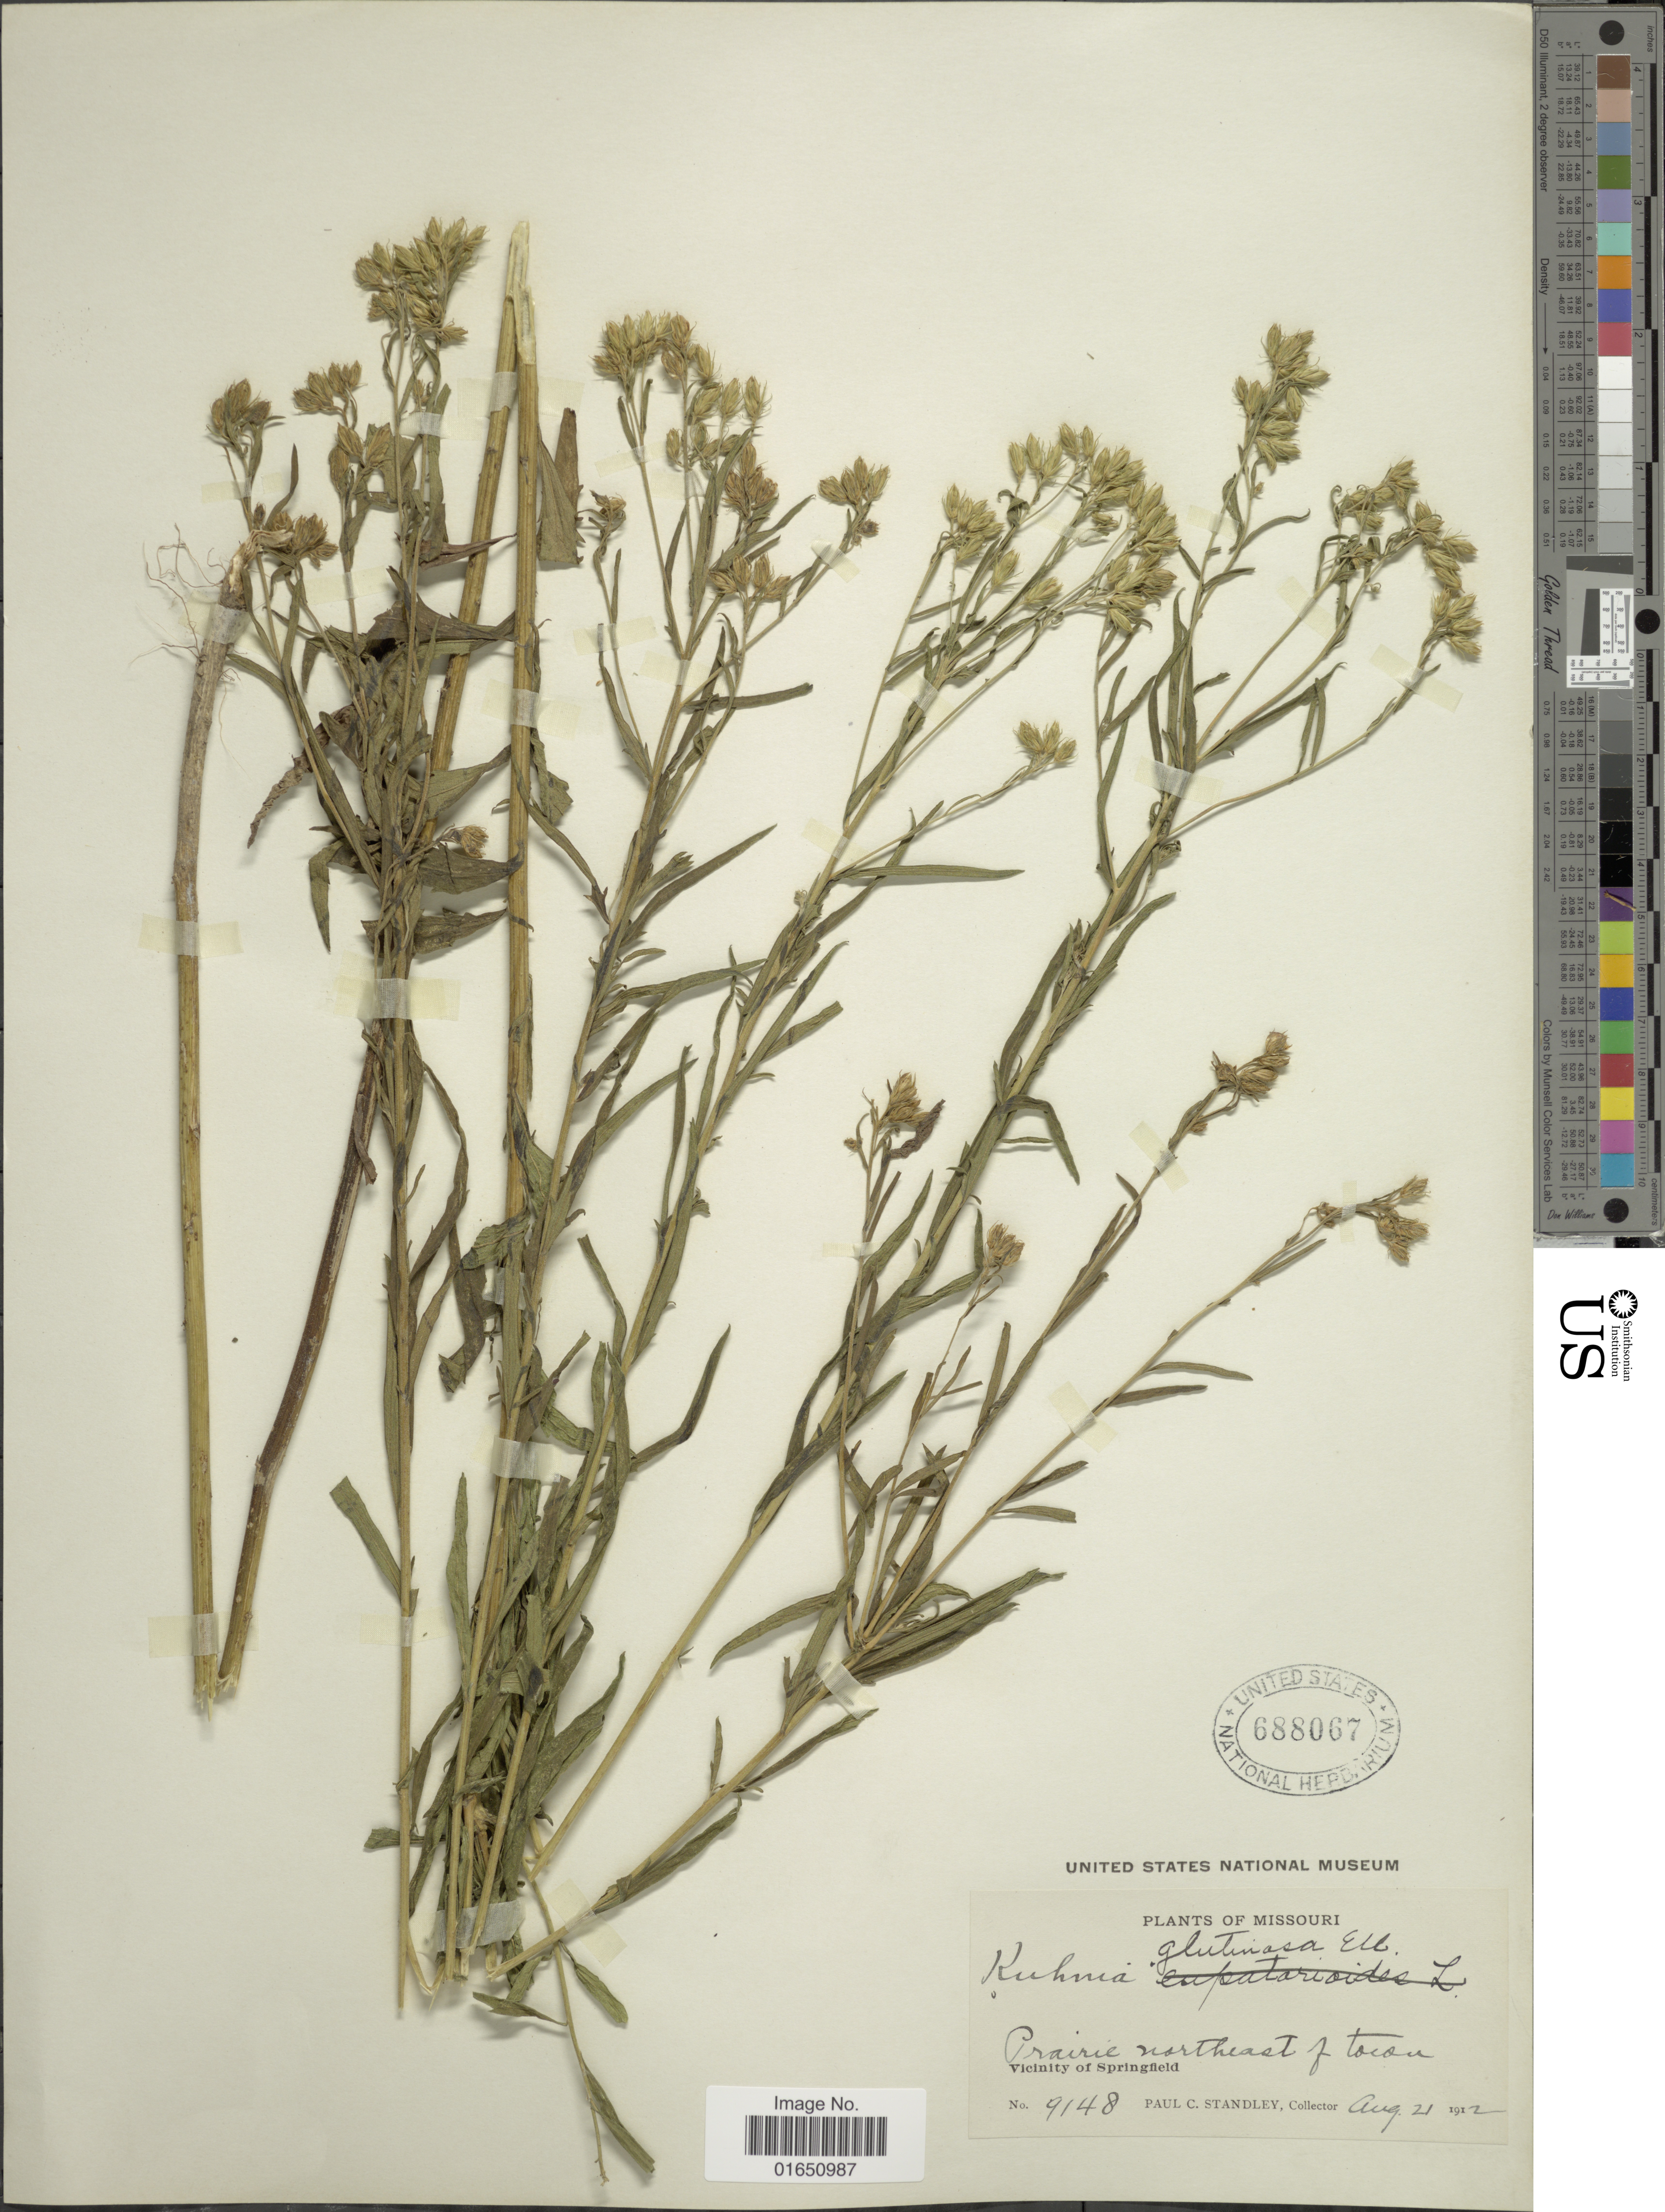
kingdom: Plantae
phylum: Tracheophyta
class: Magnoliopsida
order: Asterales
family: Asteraceae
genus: Brickellia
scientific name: Brickellia eupatorioides var. corymbulosa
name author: (Torr. & A. Gray) Shinners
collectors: P. C. Standley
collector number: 9148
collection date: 1912-08-21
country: United States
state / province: Missouri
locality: Vicinity of Springfield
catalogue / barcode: US 688067